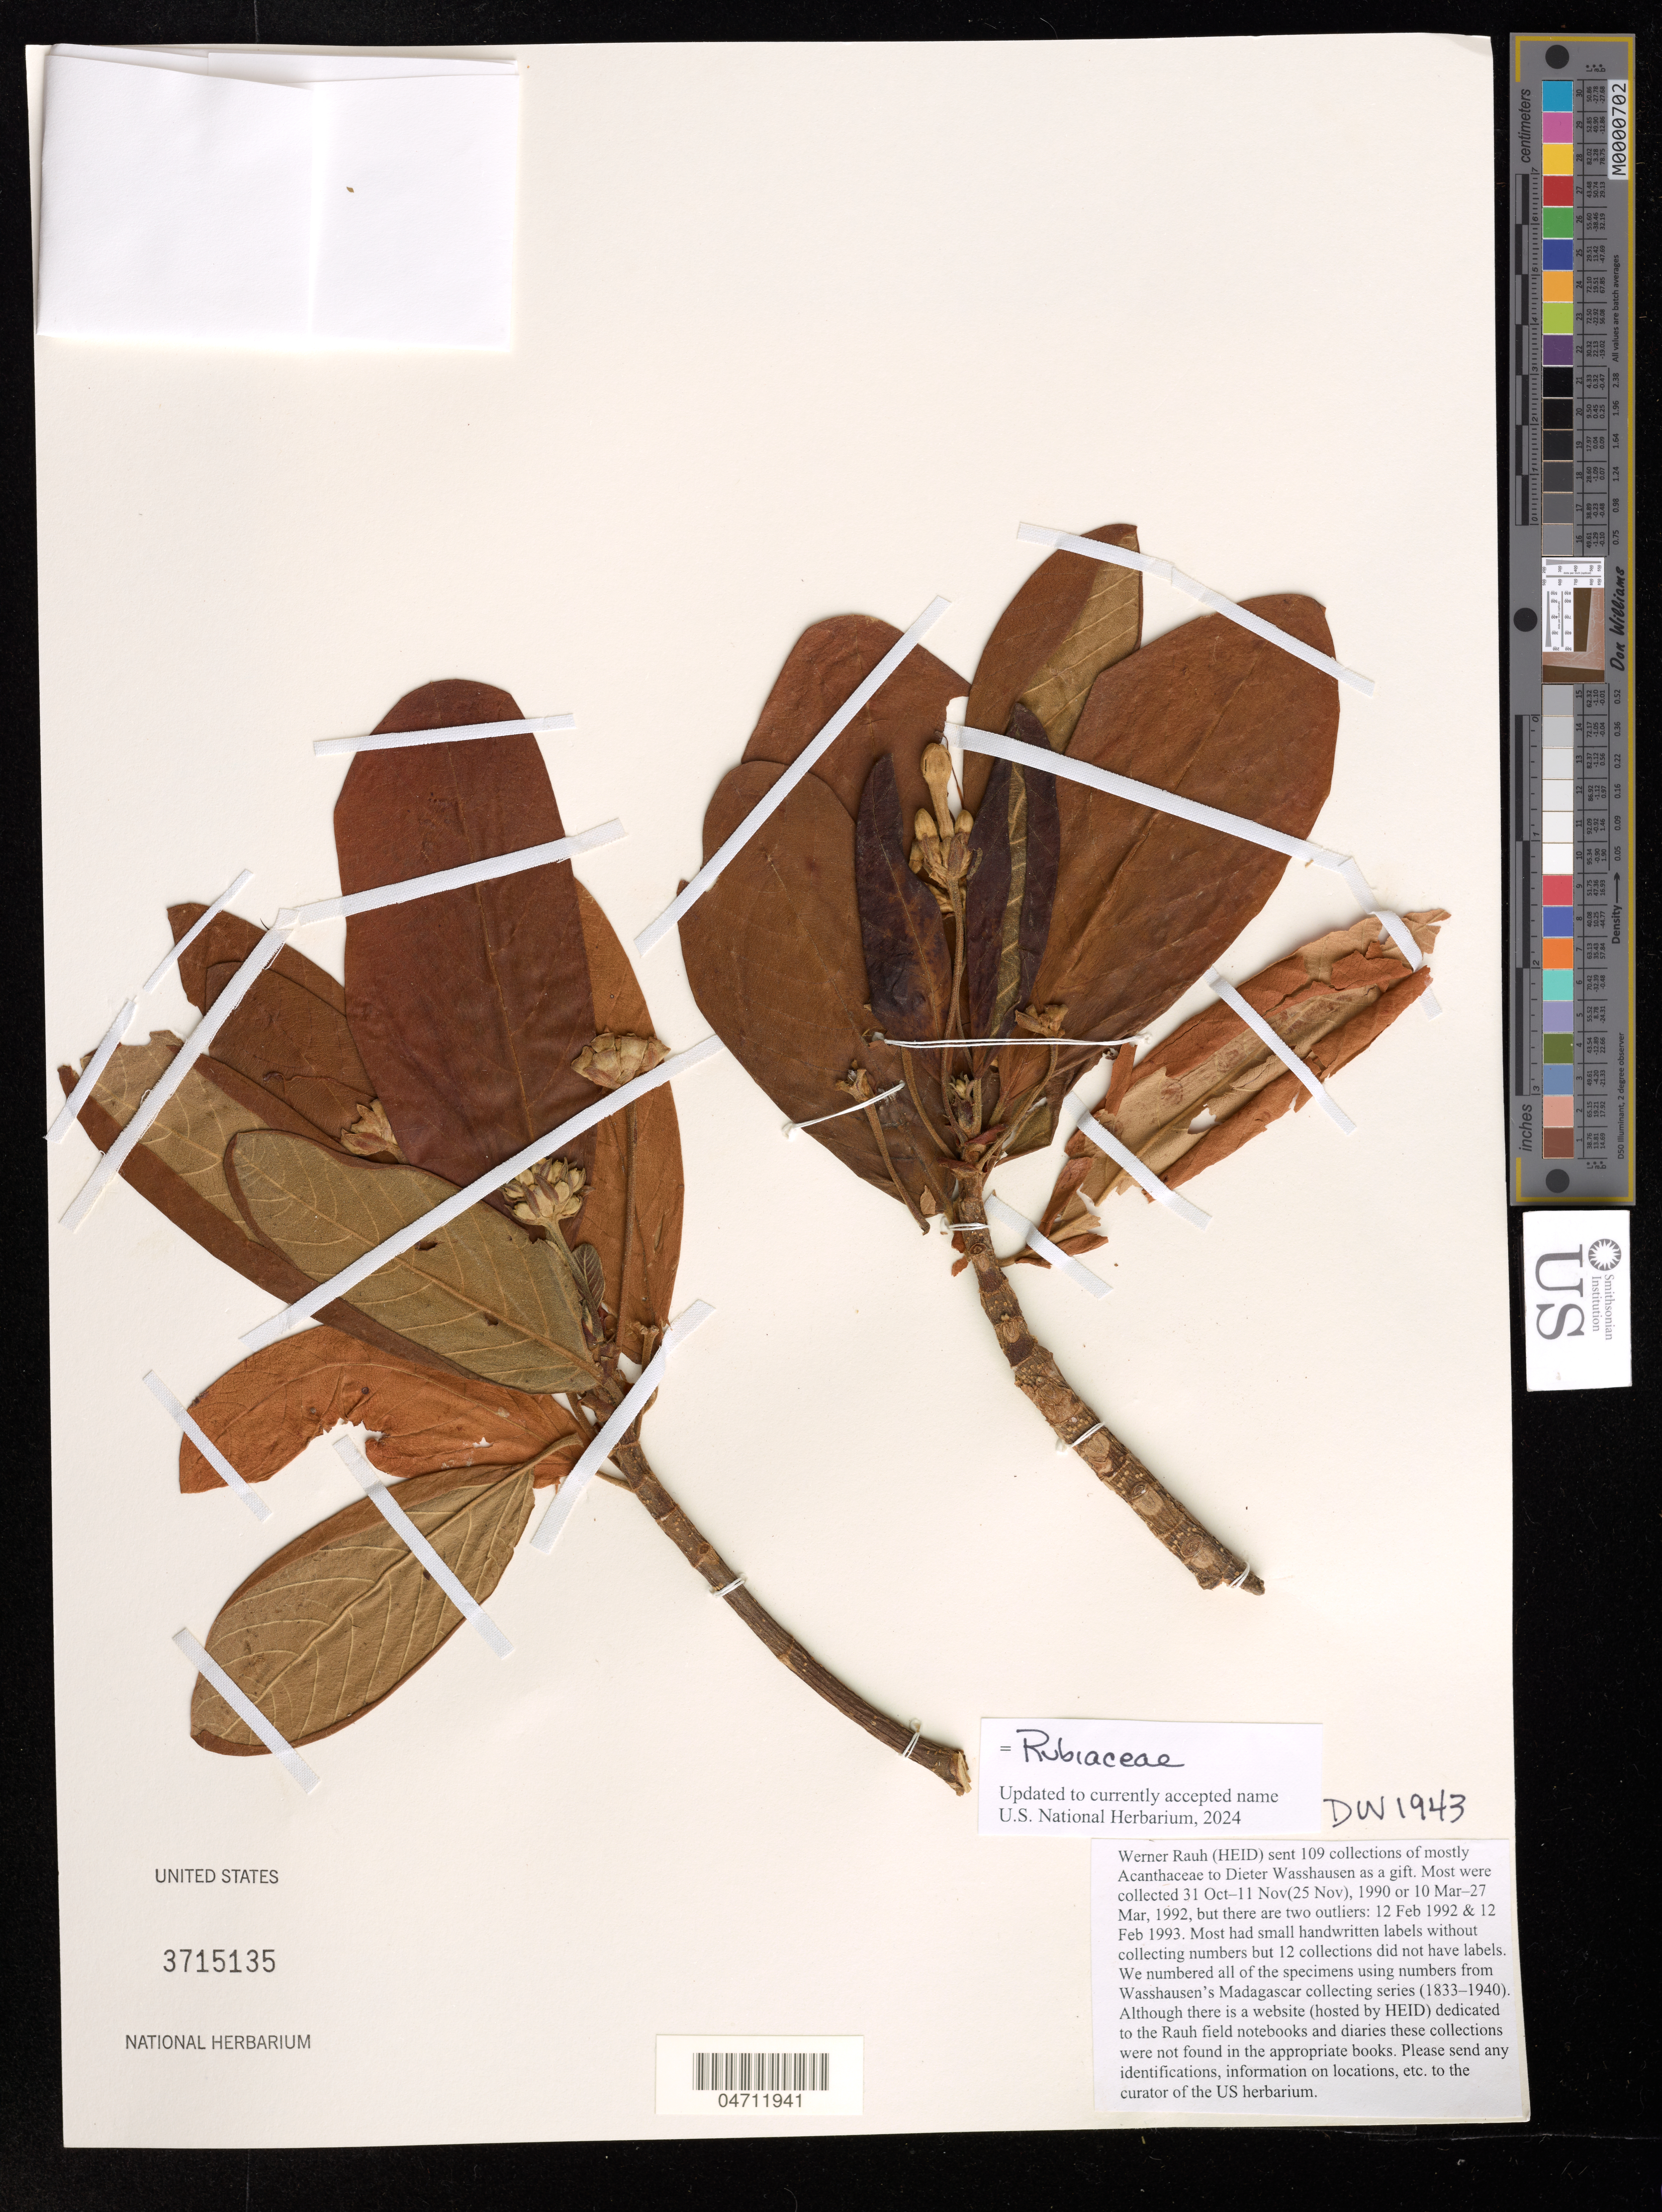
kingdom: Plantae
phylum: Tracheophyta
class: Magnoliopsida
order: Gentianales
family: Rubiaceae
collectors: W. Rauh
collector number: DW 1943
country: Madagascar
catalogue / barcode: US 3715135